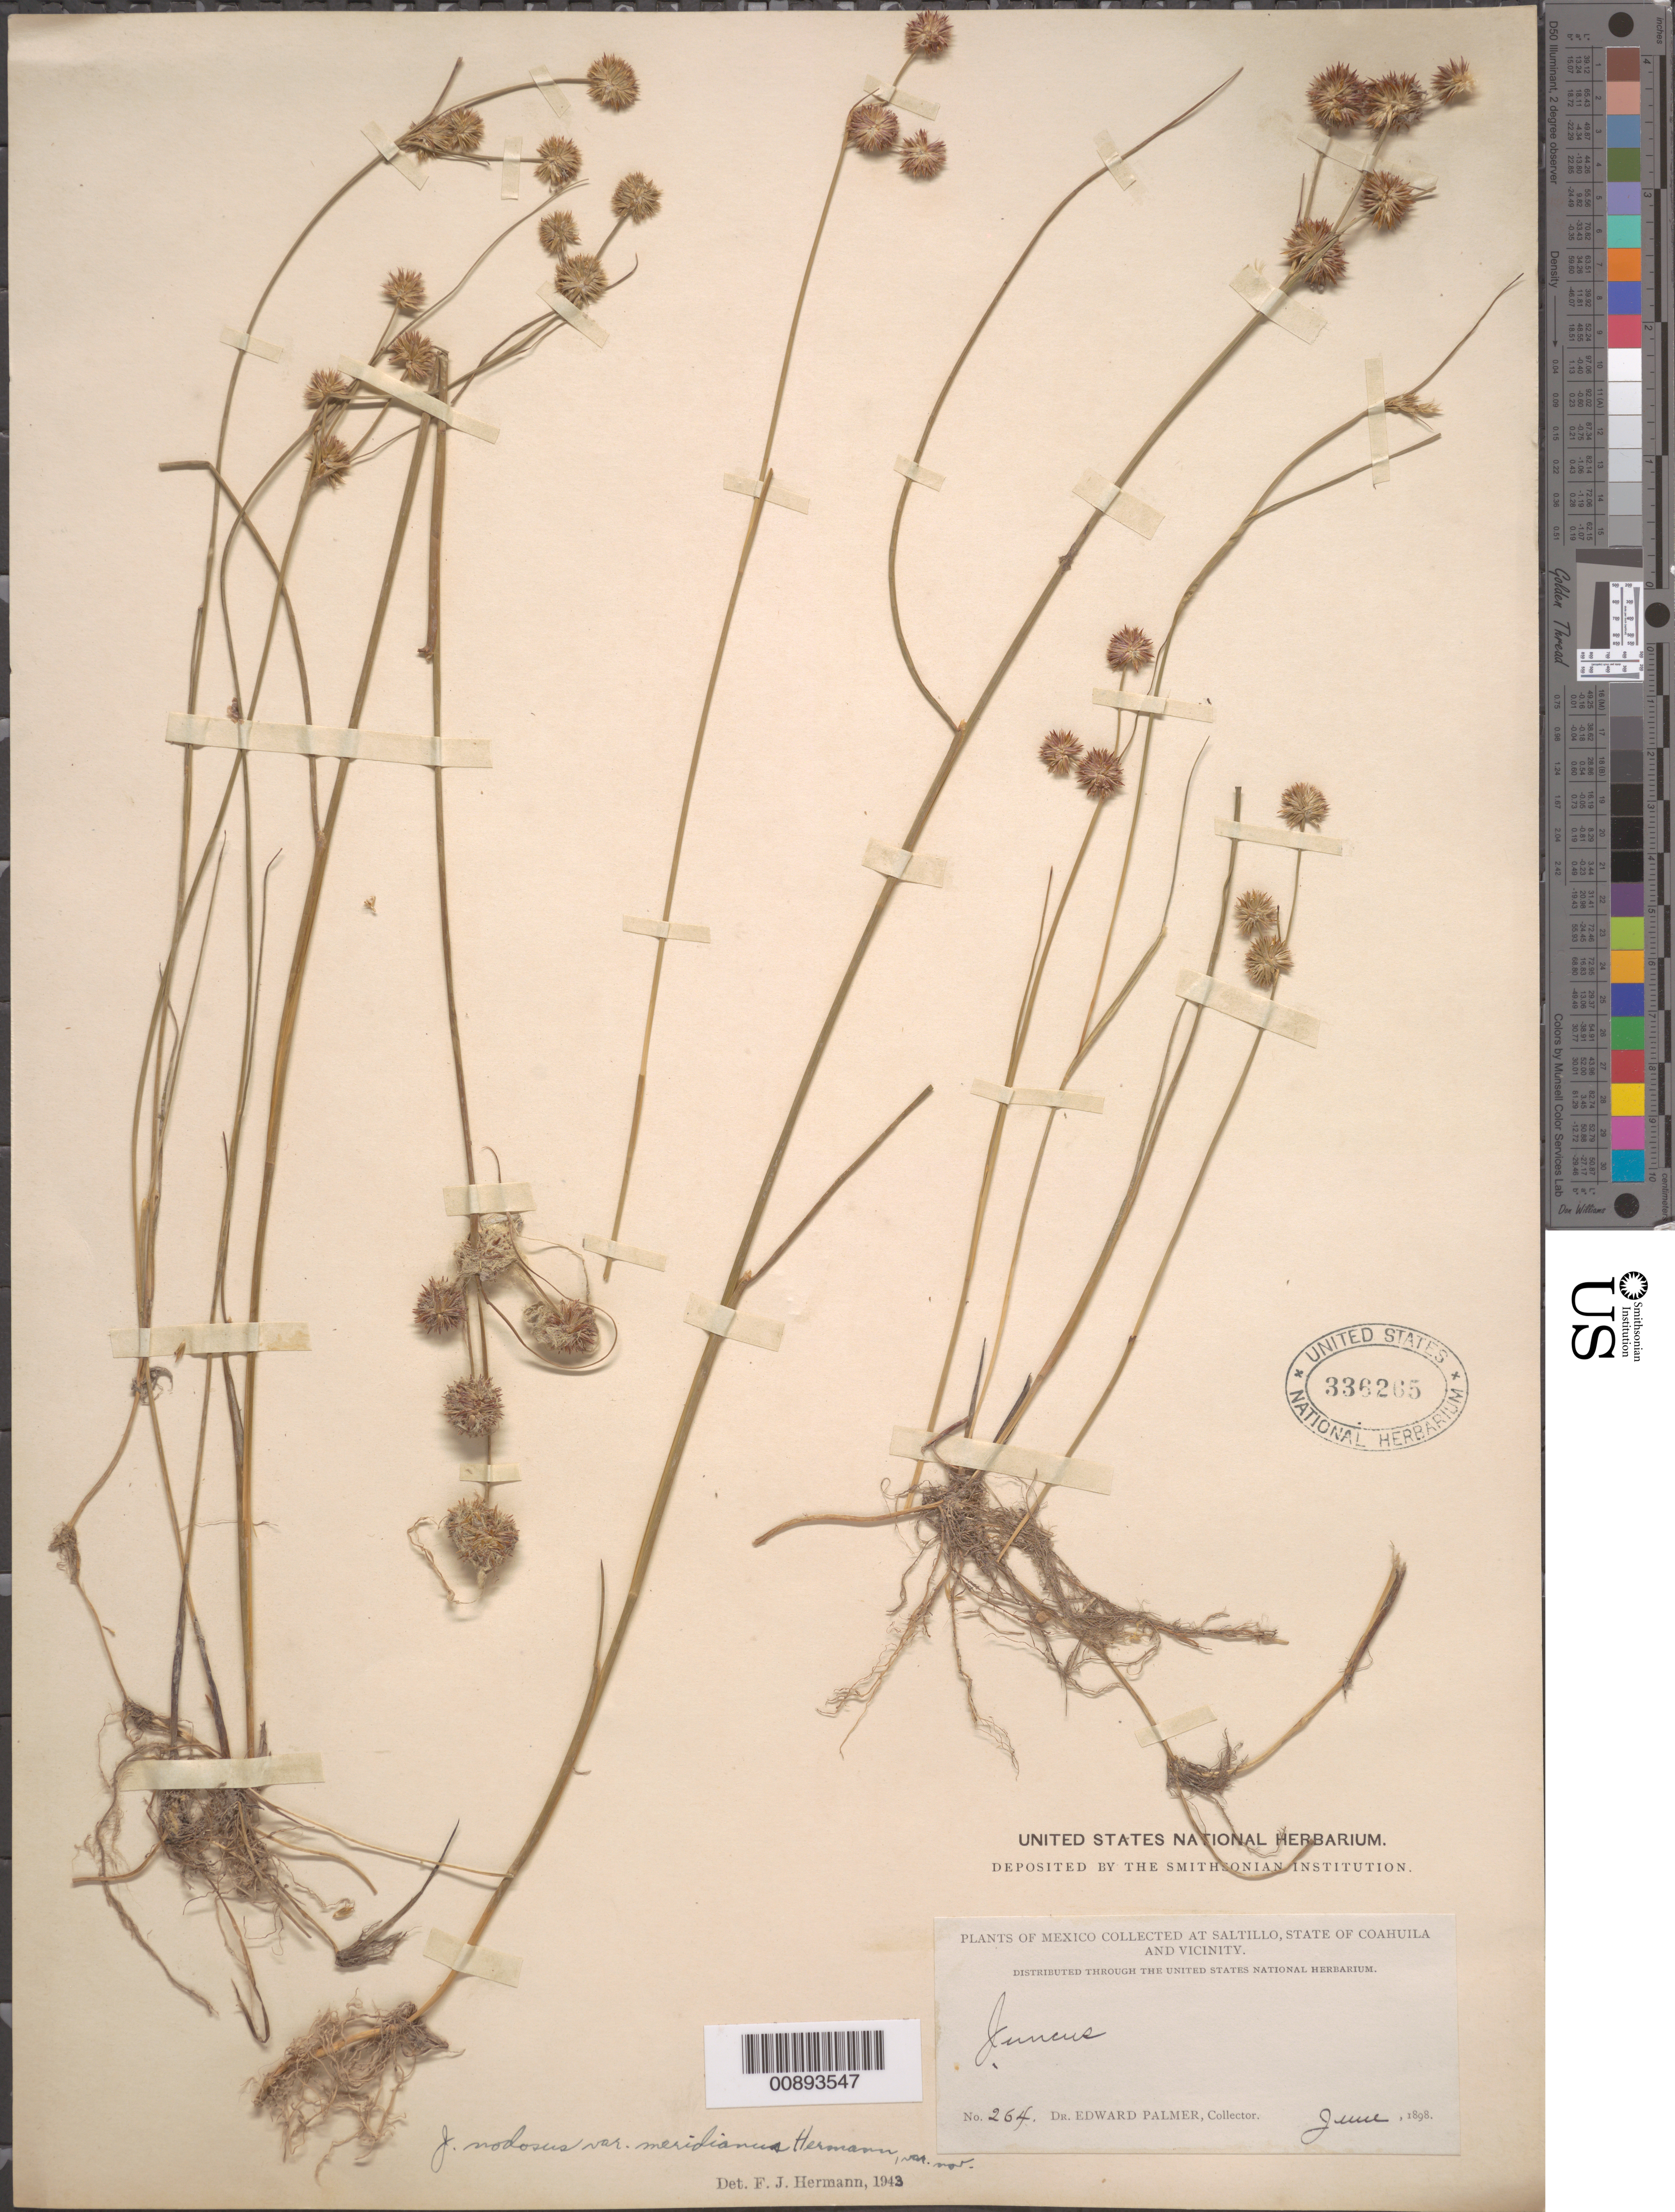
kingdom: Plantae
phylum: Tracheophyta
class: Liliopsida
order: Poales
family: Juncaceae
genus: Juncus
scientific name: Juncus nodosus var. meridianus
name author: F.J. Herm. in I.M. Johnst.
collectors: E. Palmer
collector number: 264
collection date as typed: Jun 1898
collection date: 1898-06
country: Mexico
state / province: Coahuila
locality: Saltillo, Coahuila and vicinity.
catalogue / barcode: US 336265